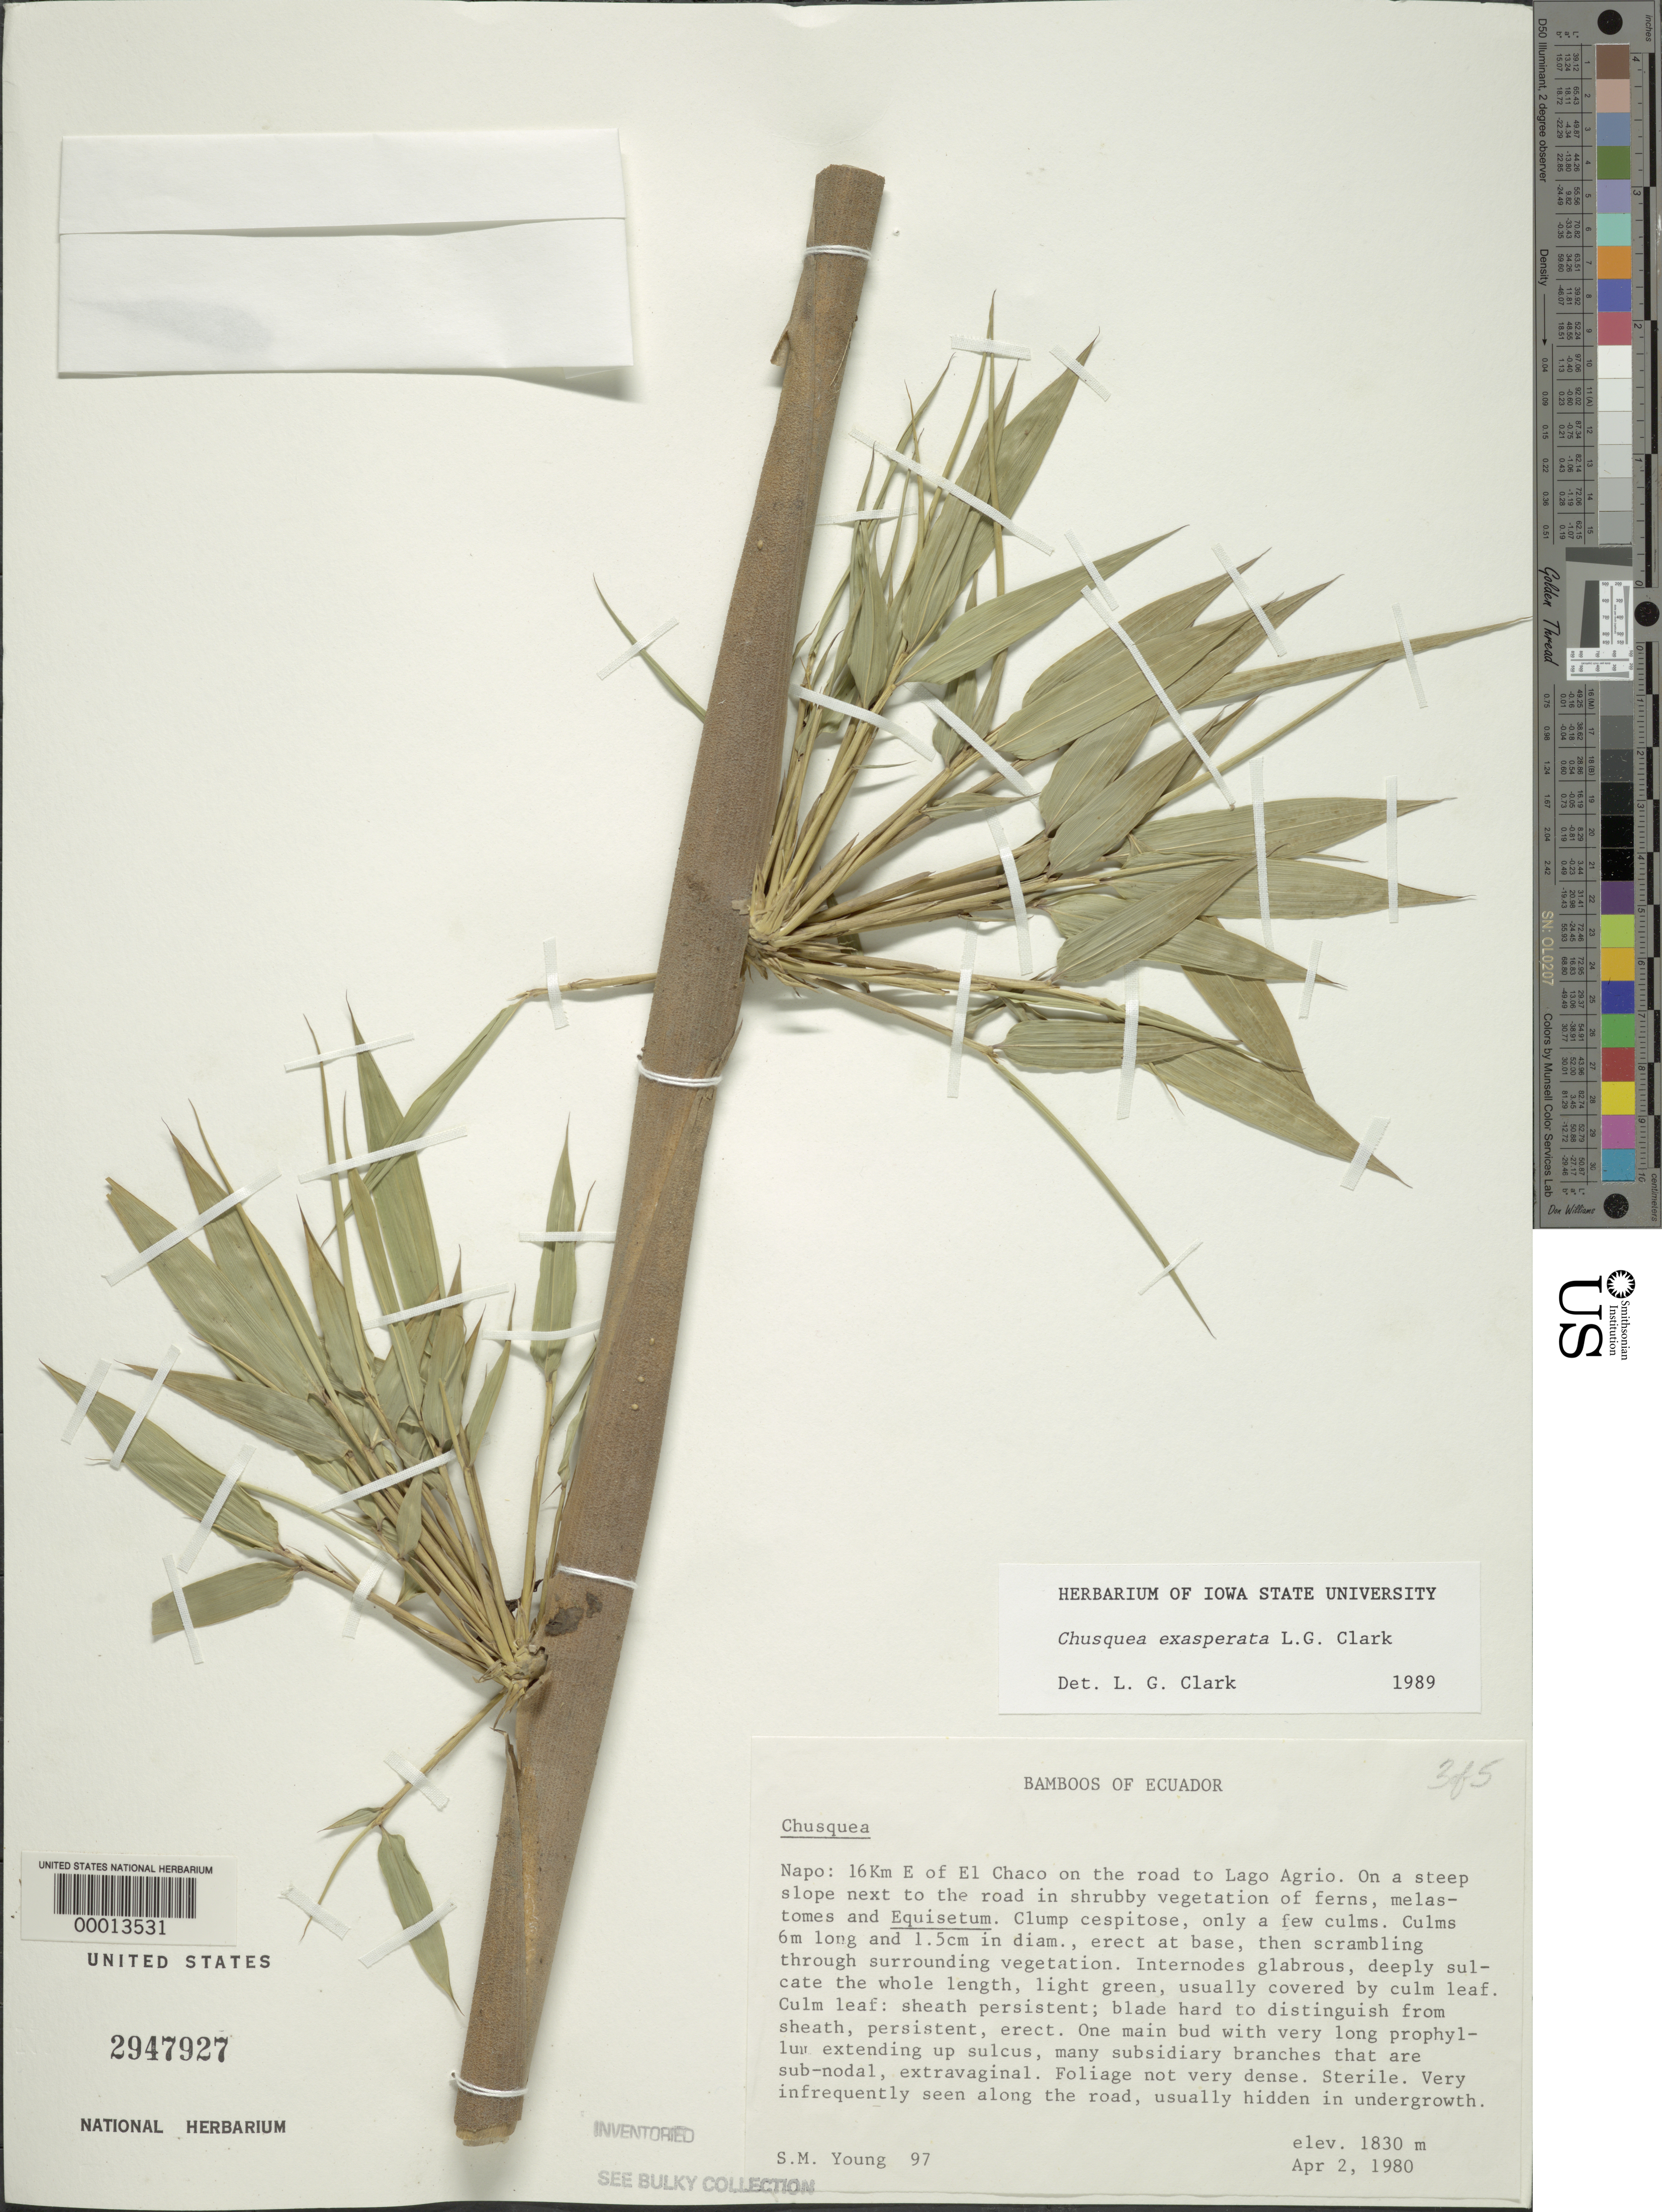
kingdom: Plantae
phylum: Tracheophyta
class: Liliopsida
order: Poales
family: Poaceae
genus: Chusquea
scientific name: Chusquea exasperata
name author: L.G. Clark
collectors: S. Young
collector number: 97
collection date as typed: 02 Apr 1980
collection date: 1980-04-02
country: Ecuador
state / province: Napo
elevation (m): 1830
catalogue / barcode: US 2947927